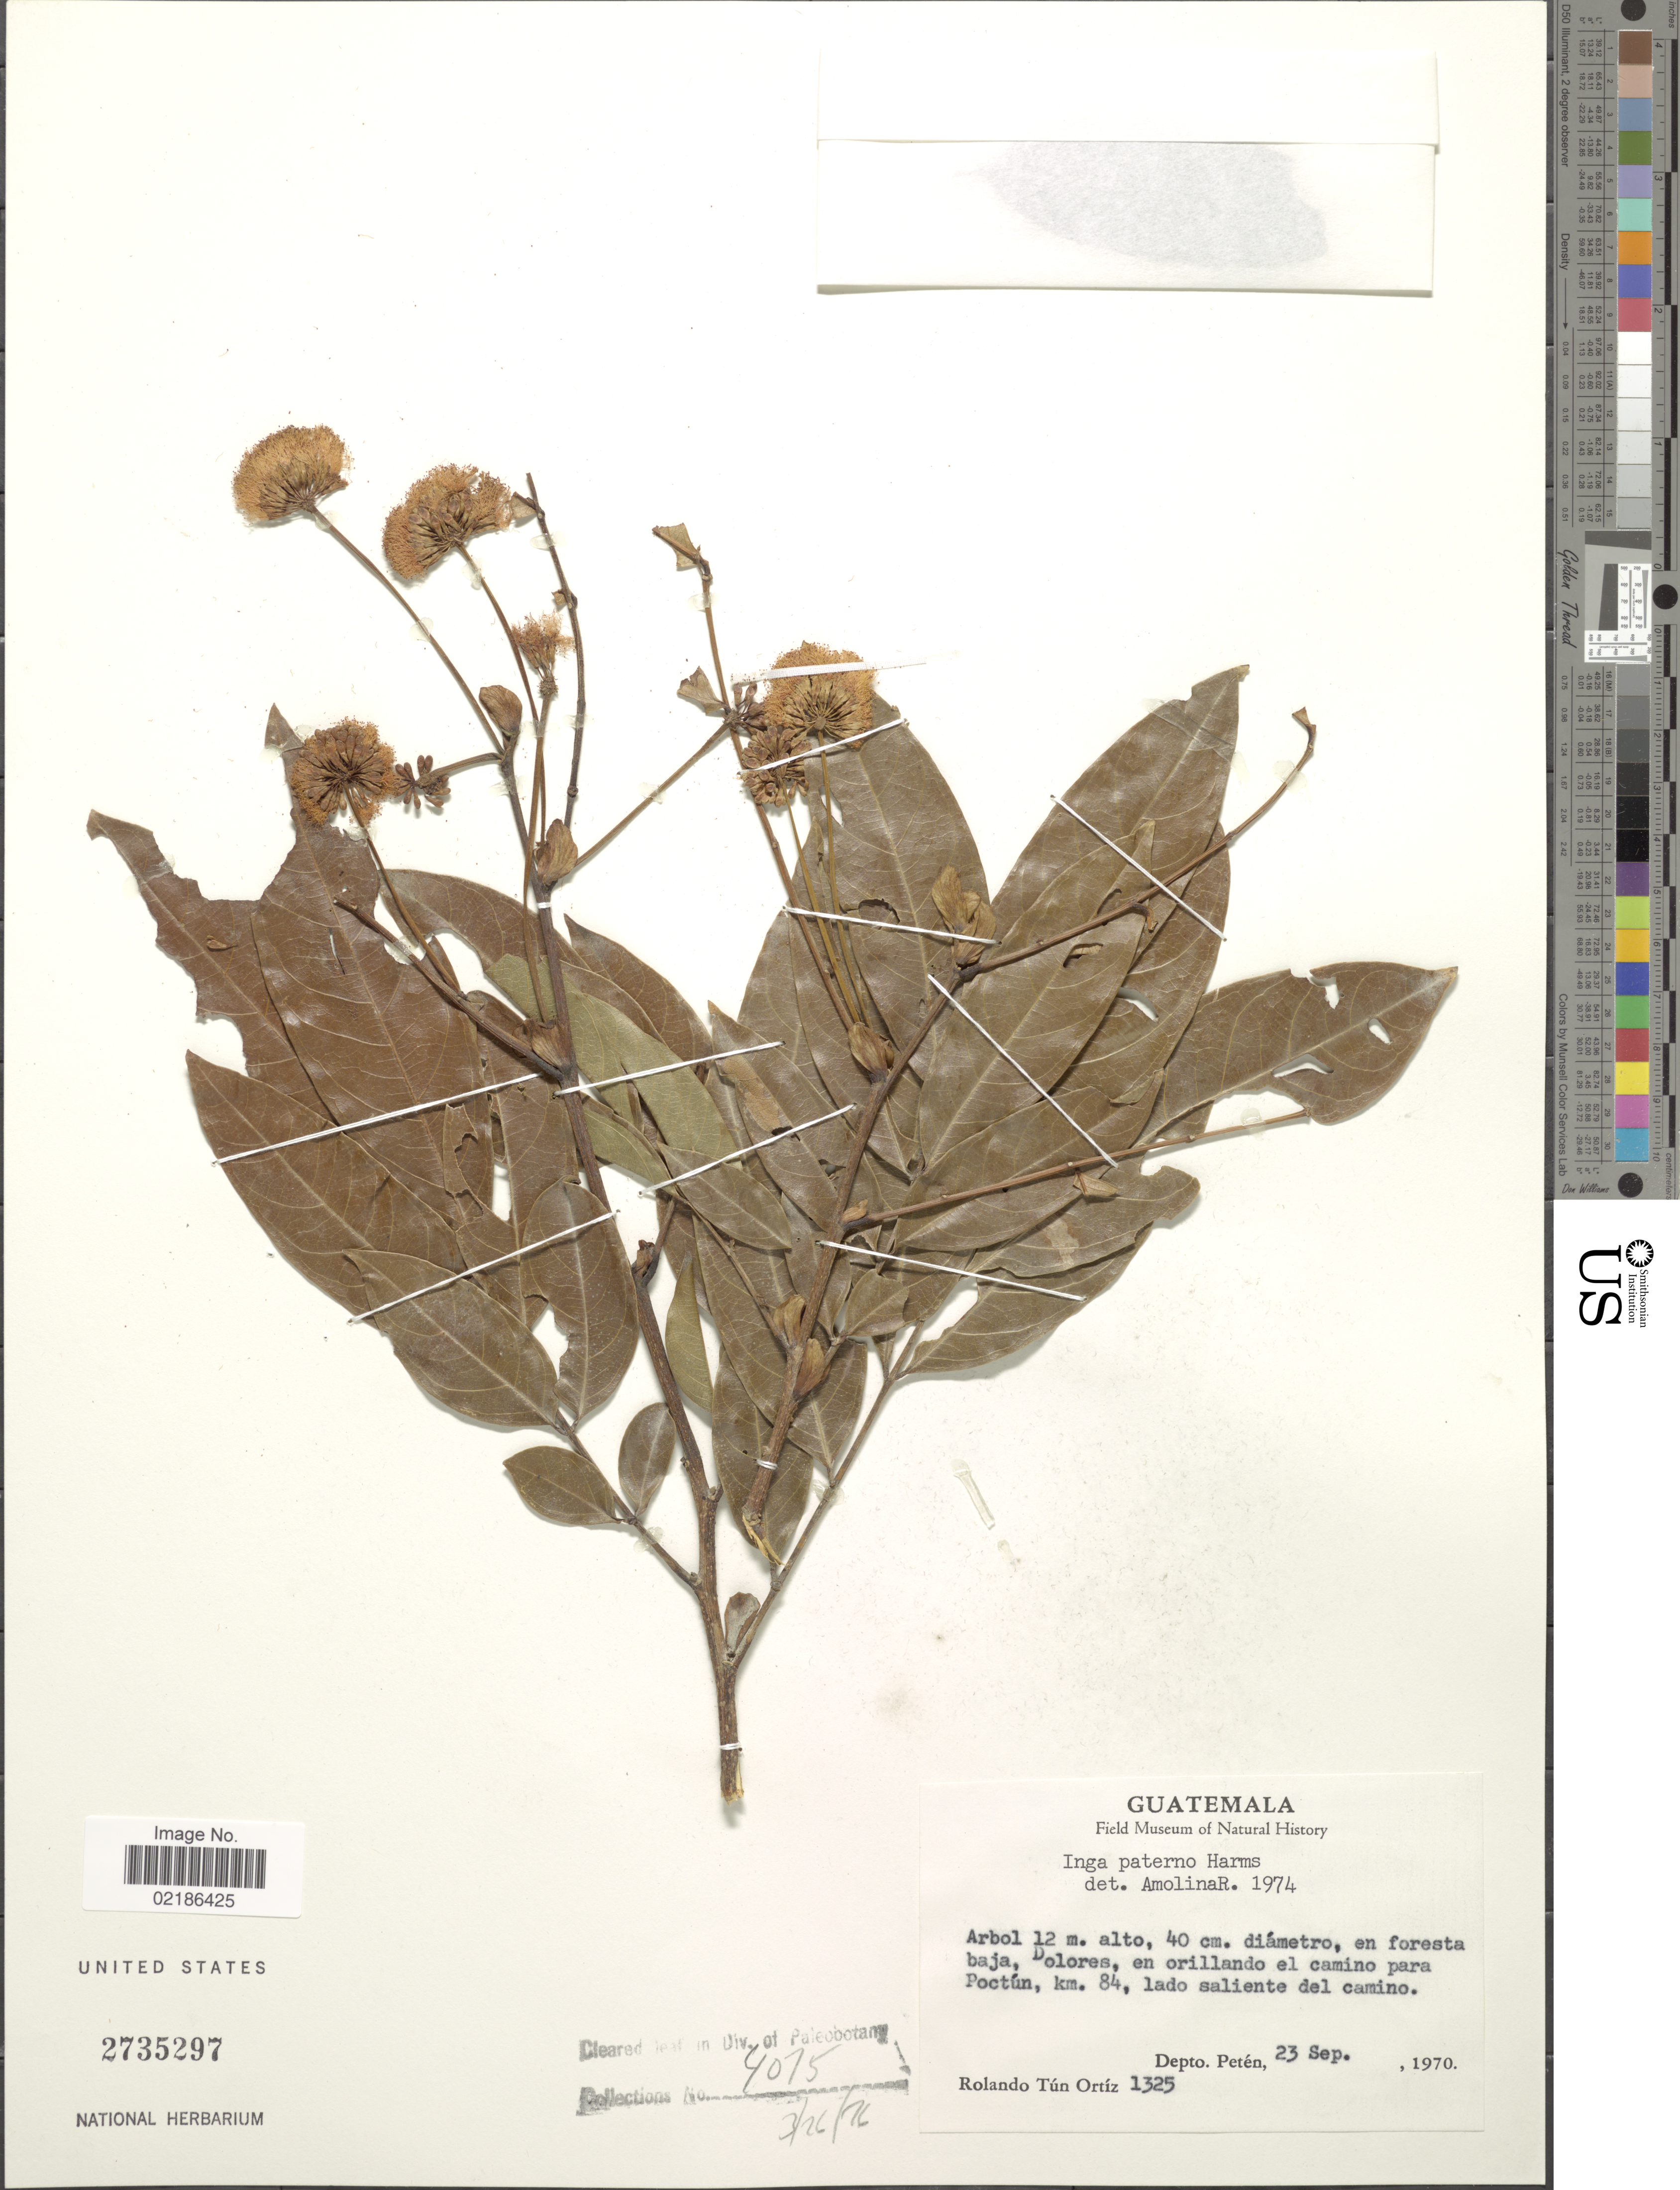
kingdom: Plantae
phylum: Tracheophyta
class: Magnoliopsida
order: Fabales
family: Fabaceae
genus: Inga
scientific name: Inga paterno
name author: Harms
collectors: R. T. Ortíz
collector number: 1325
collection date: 1970-09-23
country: Guatemala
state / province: El Petén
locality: Dolores, en orillando el camino para Poctun, km 84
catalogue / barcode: US 2735297